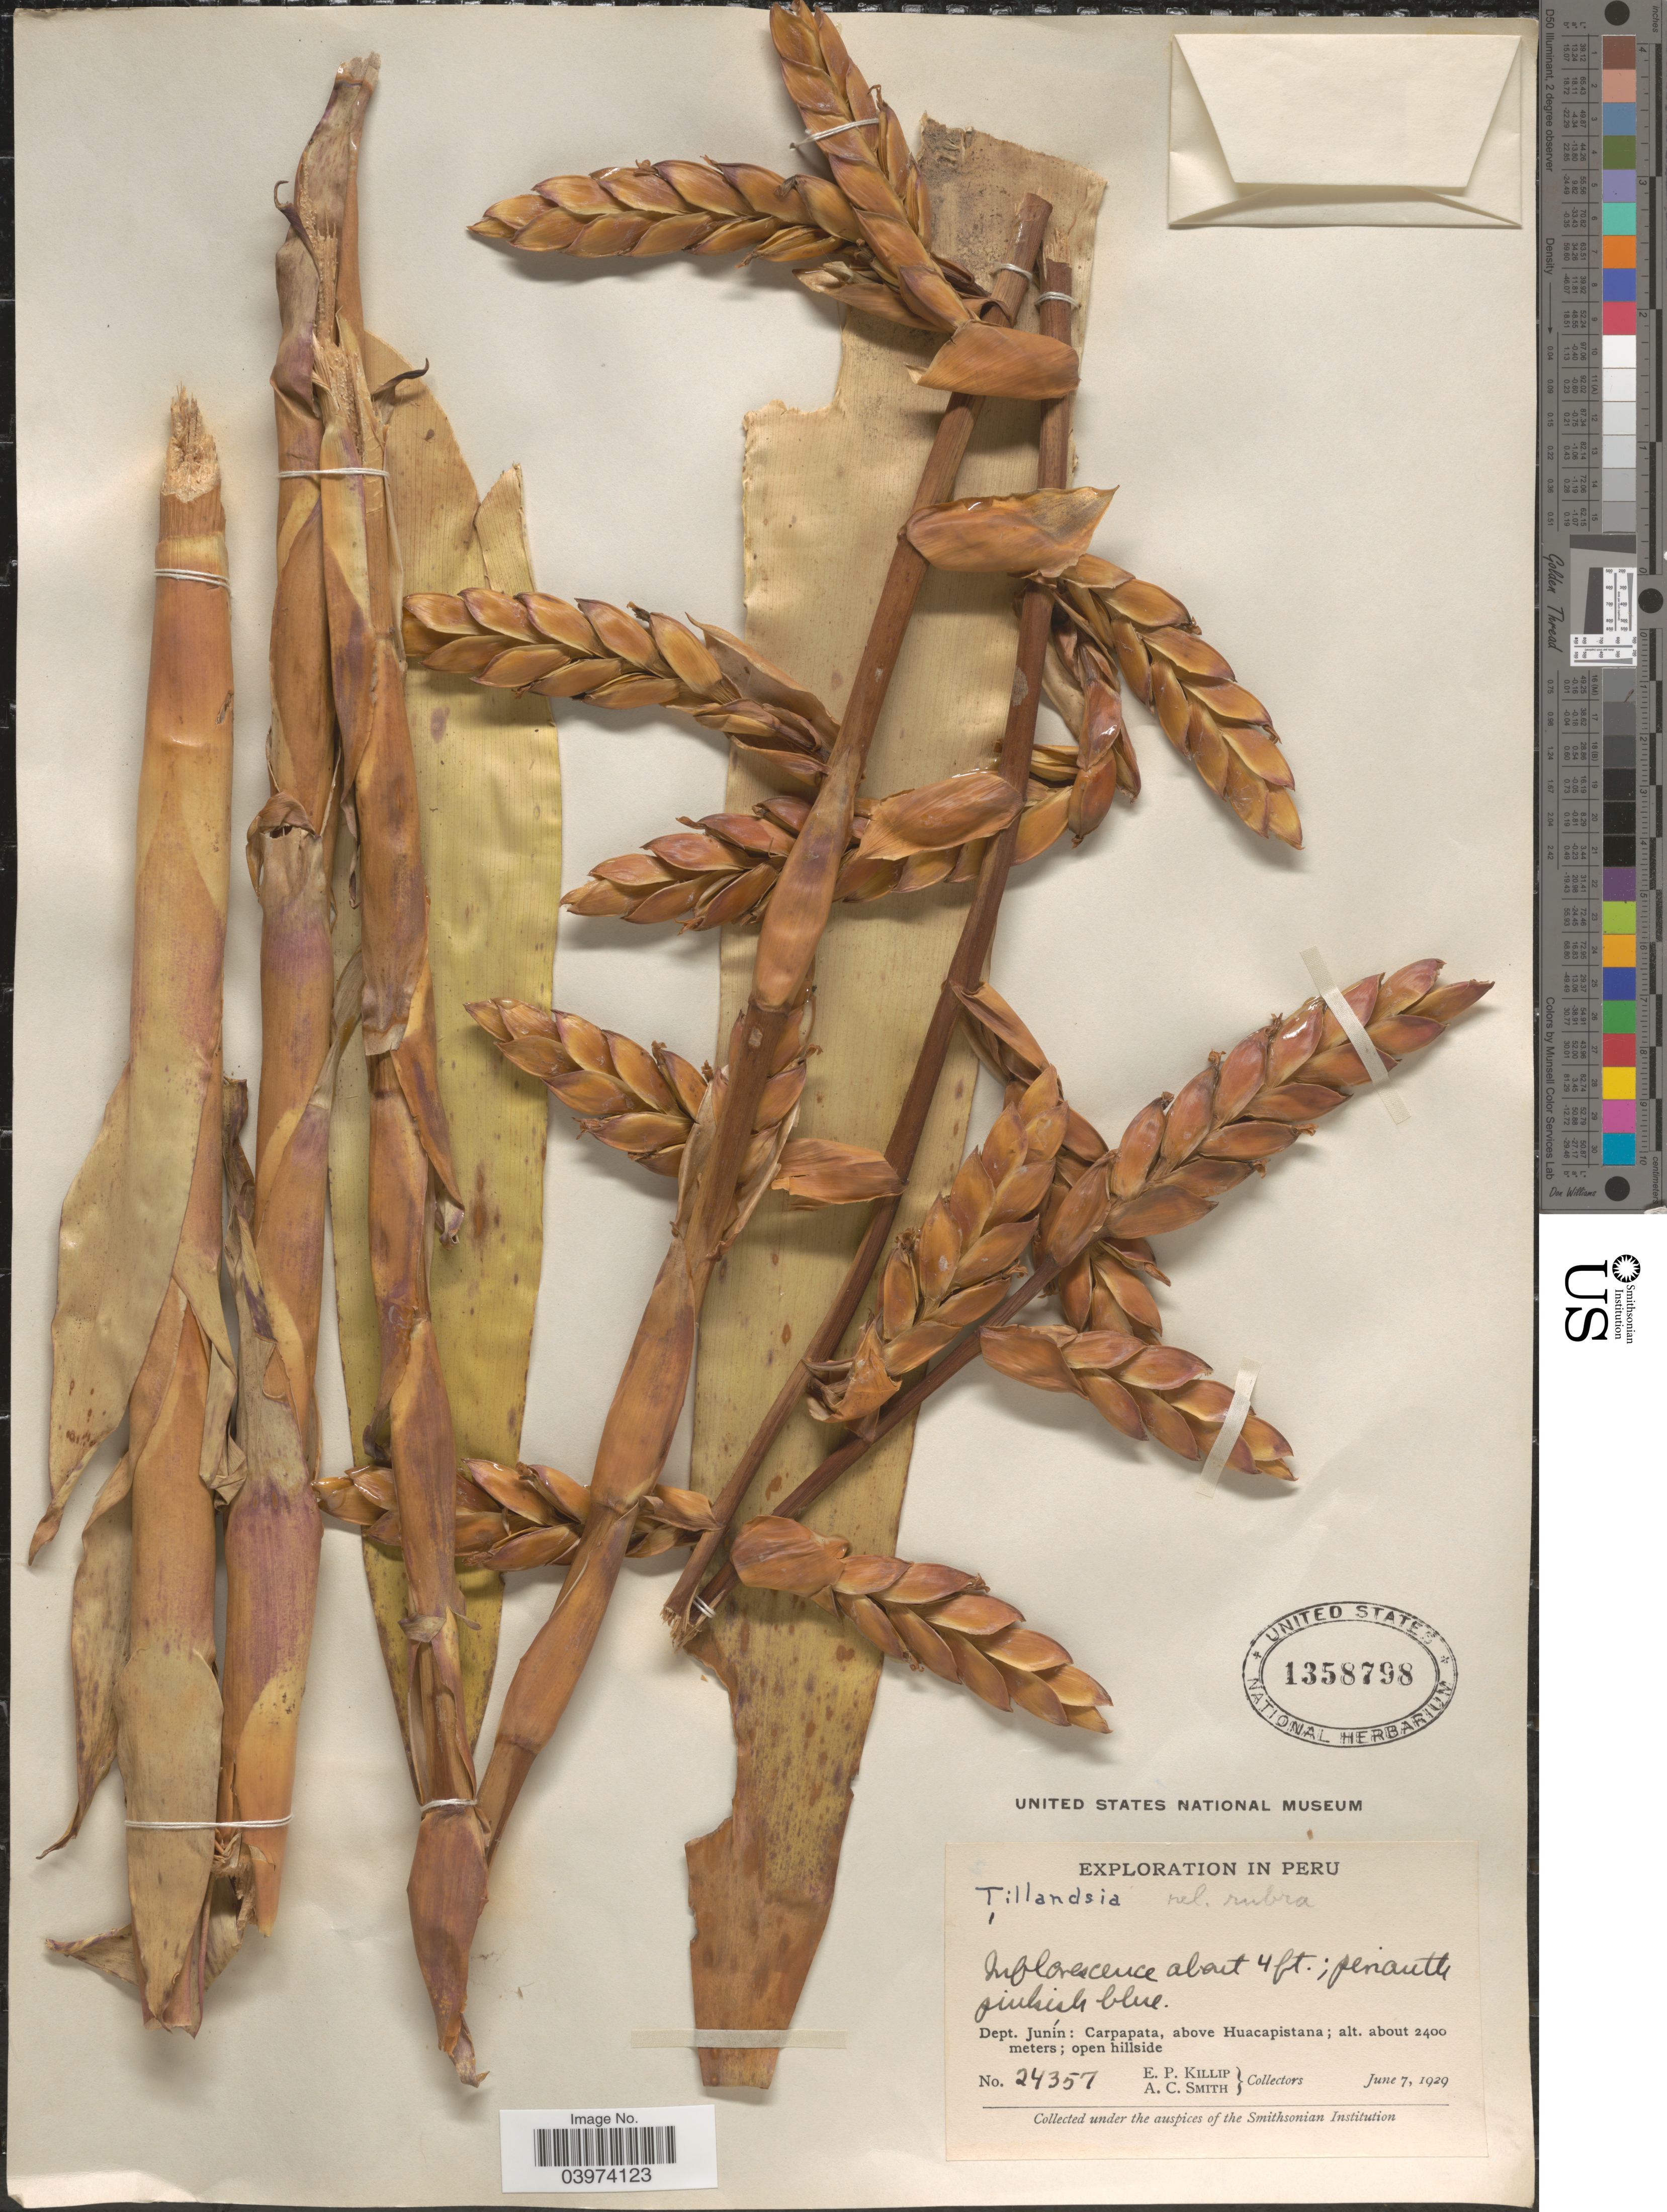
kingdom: Plantae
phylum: Tracheophyta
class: Liliopsida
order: Poales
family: Bromeliaceae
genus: Tillandsia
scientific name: Tillandsia pyramidata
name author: André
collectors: E. P. Killip & A. C. Smith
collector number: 24357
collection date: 1929-06-07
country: Peru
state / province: Junín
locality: Exploration in Peru. Dept. Junín: Carpapata, above Huacapistana.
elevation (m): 2400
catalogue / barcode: US 1358798